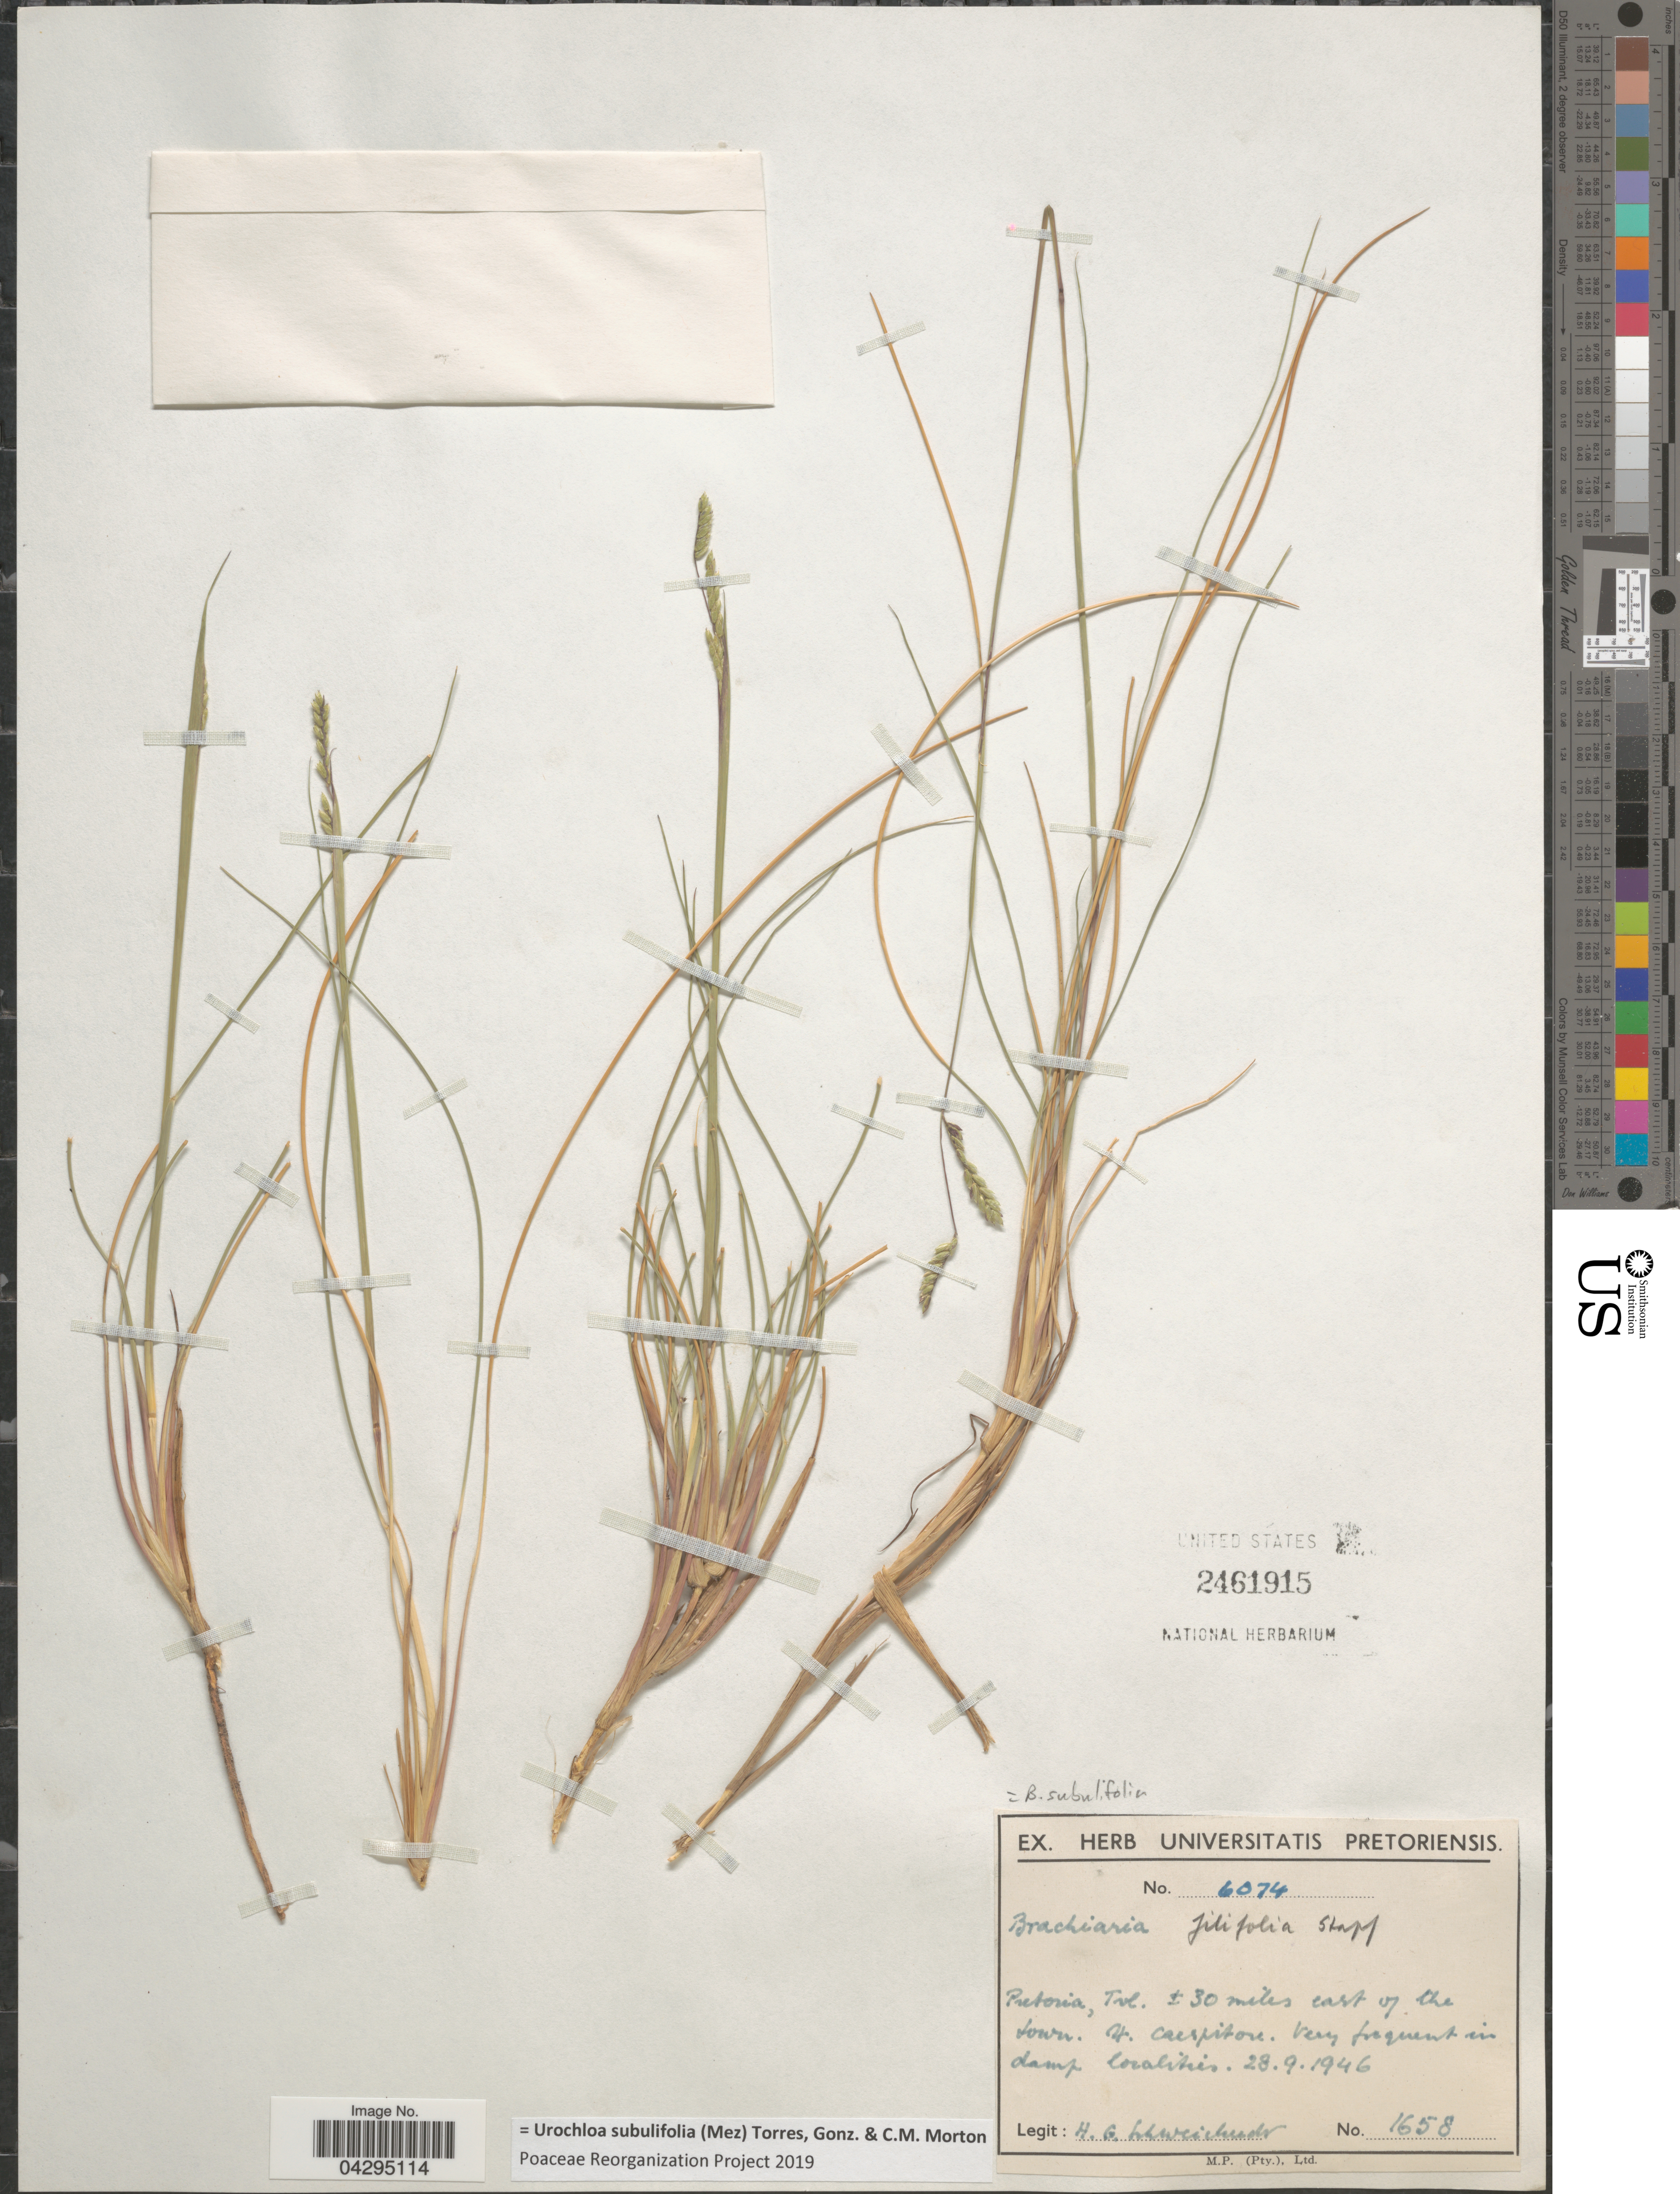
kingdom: Plantae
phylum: Tracheophyta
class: Liliopsida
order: Poales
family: Poaceae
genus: Urochloa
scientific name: Urochloa subulifolia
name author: (Mez) Torres Gonz. & C.M. Morton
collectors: H. Schweickerdt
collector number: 1658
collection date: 1946-09-28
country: South Africa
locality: Pretoria, Tvl. ± 30 miles east of the town.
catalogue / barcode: US 2461915